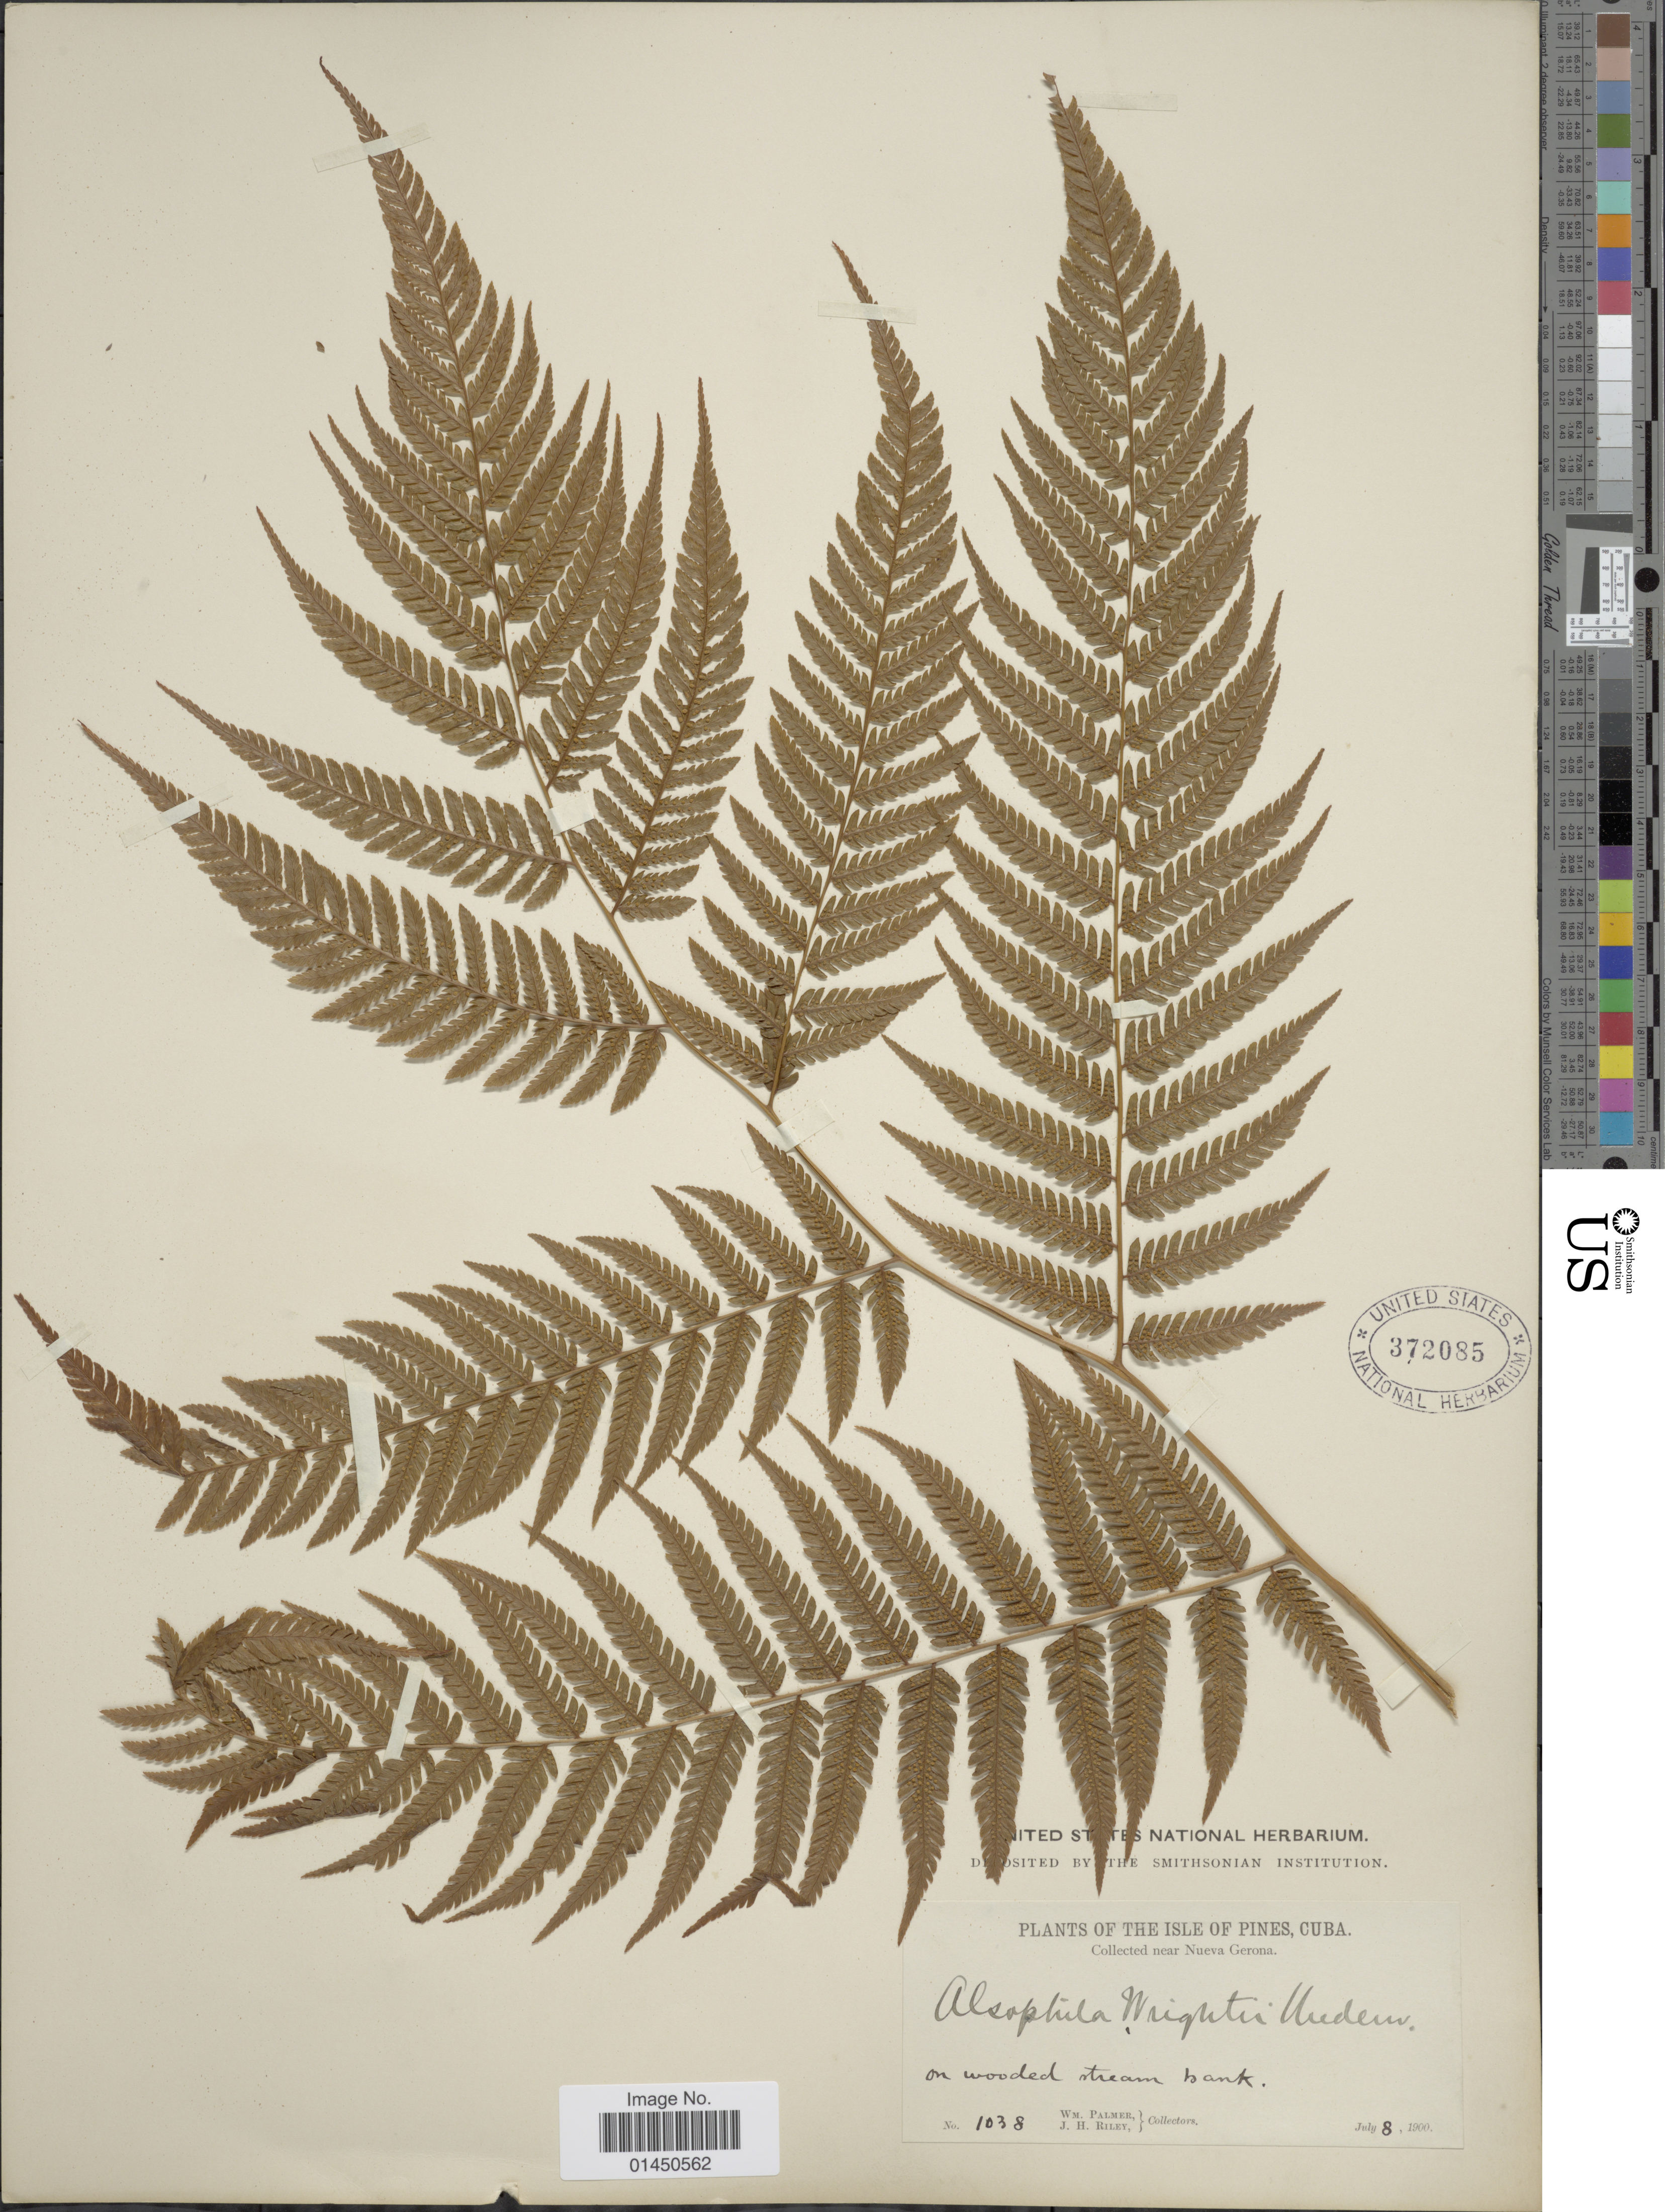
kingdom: Plantae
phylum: Tracheophyta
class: Polypodiopsida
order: Cyatheales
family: Cyatheaceae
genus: Cyathea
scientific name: Cyathea myosuriodes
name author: (Liebm.) Domin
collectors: W. Palmer & J. H. Riley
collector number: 1038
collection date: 1900-07-08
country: Cuba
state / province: Isla de la Juventud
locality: Isle of Pines, near Nueva Gerona, on wooded stream bank.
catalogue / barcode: US 372085